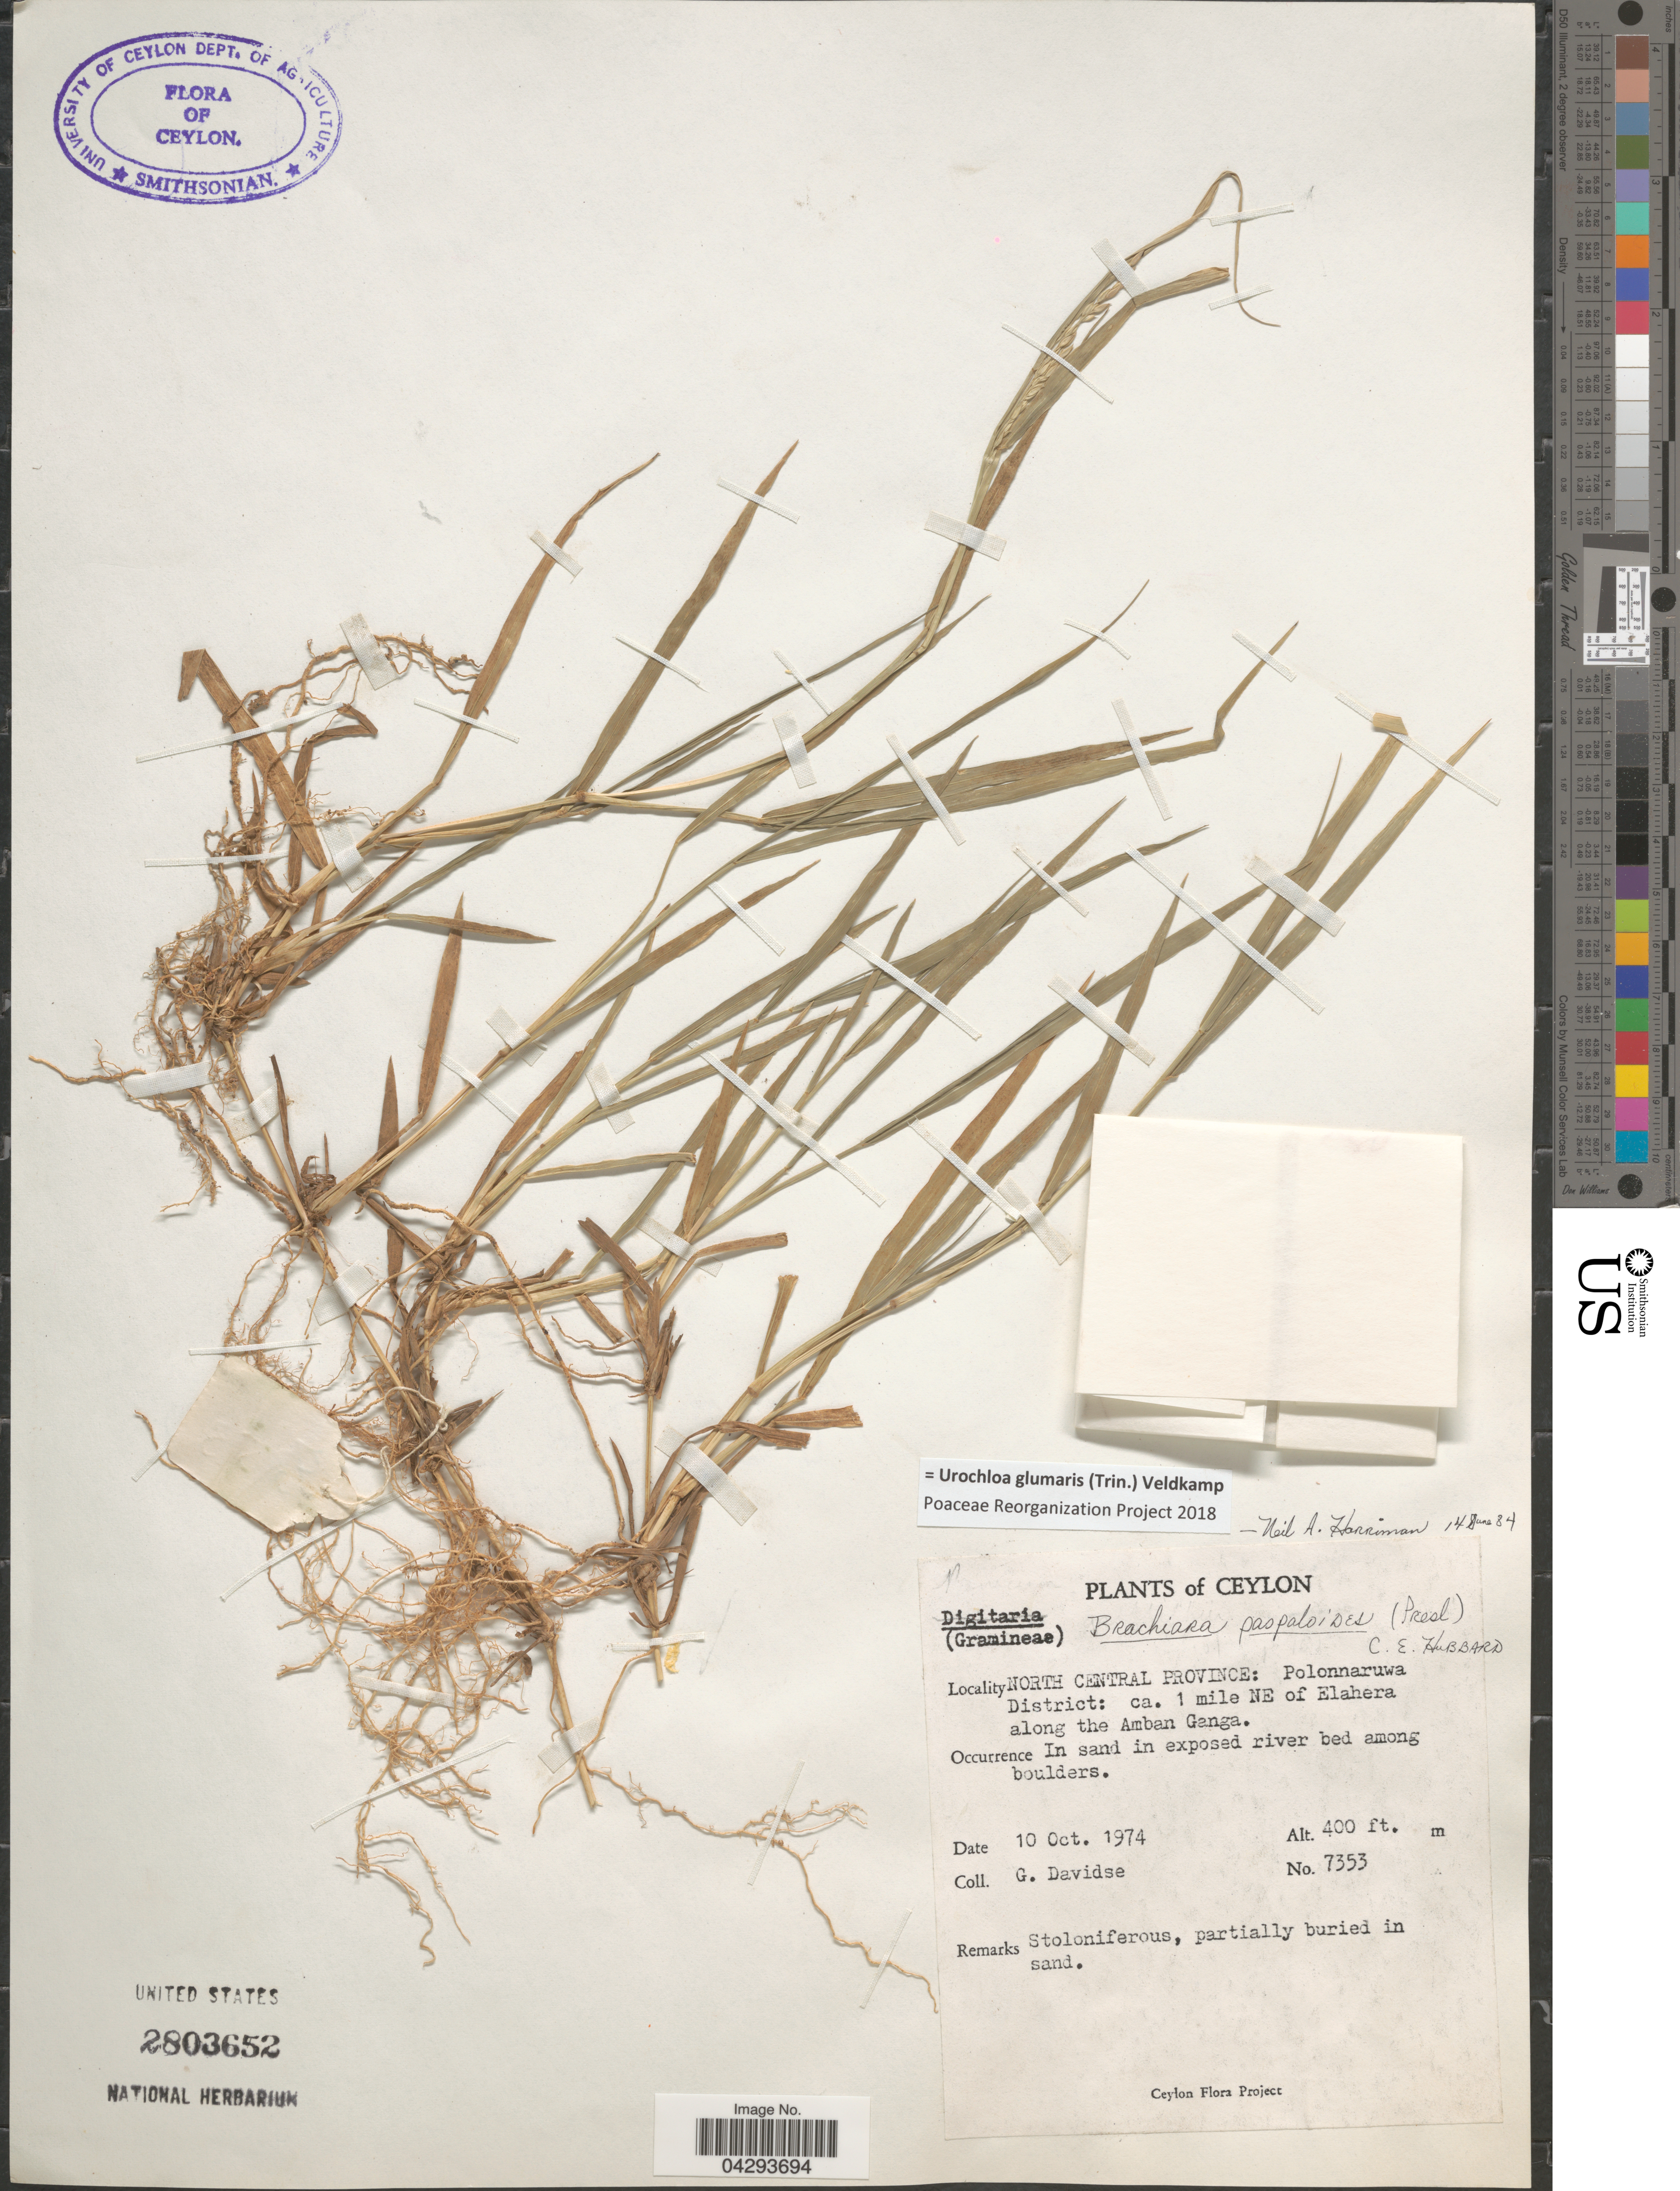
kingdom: Plantae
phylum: Tracheophyta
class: Liliopsida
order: Poales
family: Poaceae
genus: Urochloa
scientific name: Urochloa glumaris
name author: (Trin.) Veldkamp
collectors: G. Davidse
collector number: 7353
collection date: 1974-10-10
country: Sri Lanka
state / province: North Central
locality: Ceylon. Polonnaruwa District: ca. 1 mile NE of Elahera along the Amban Ganga.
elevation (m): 122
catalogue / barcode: US 2803652